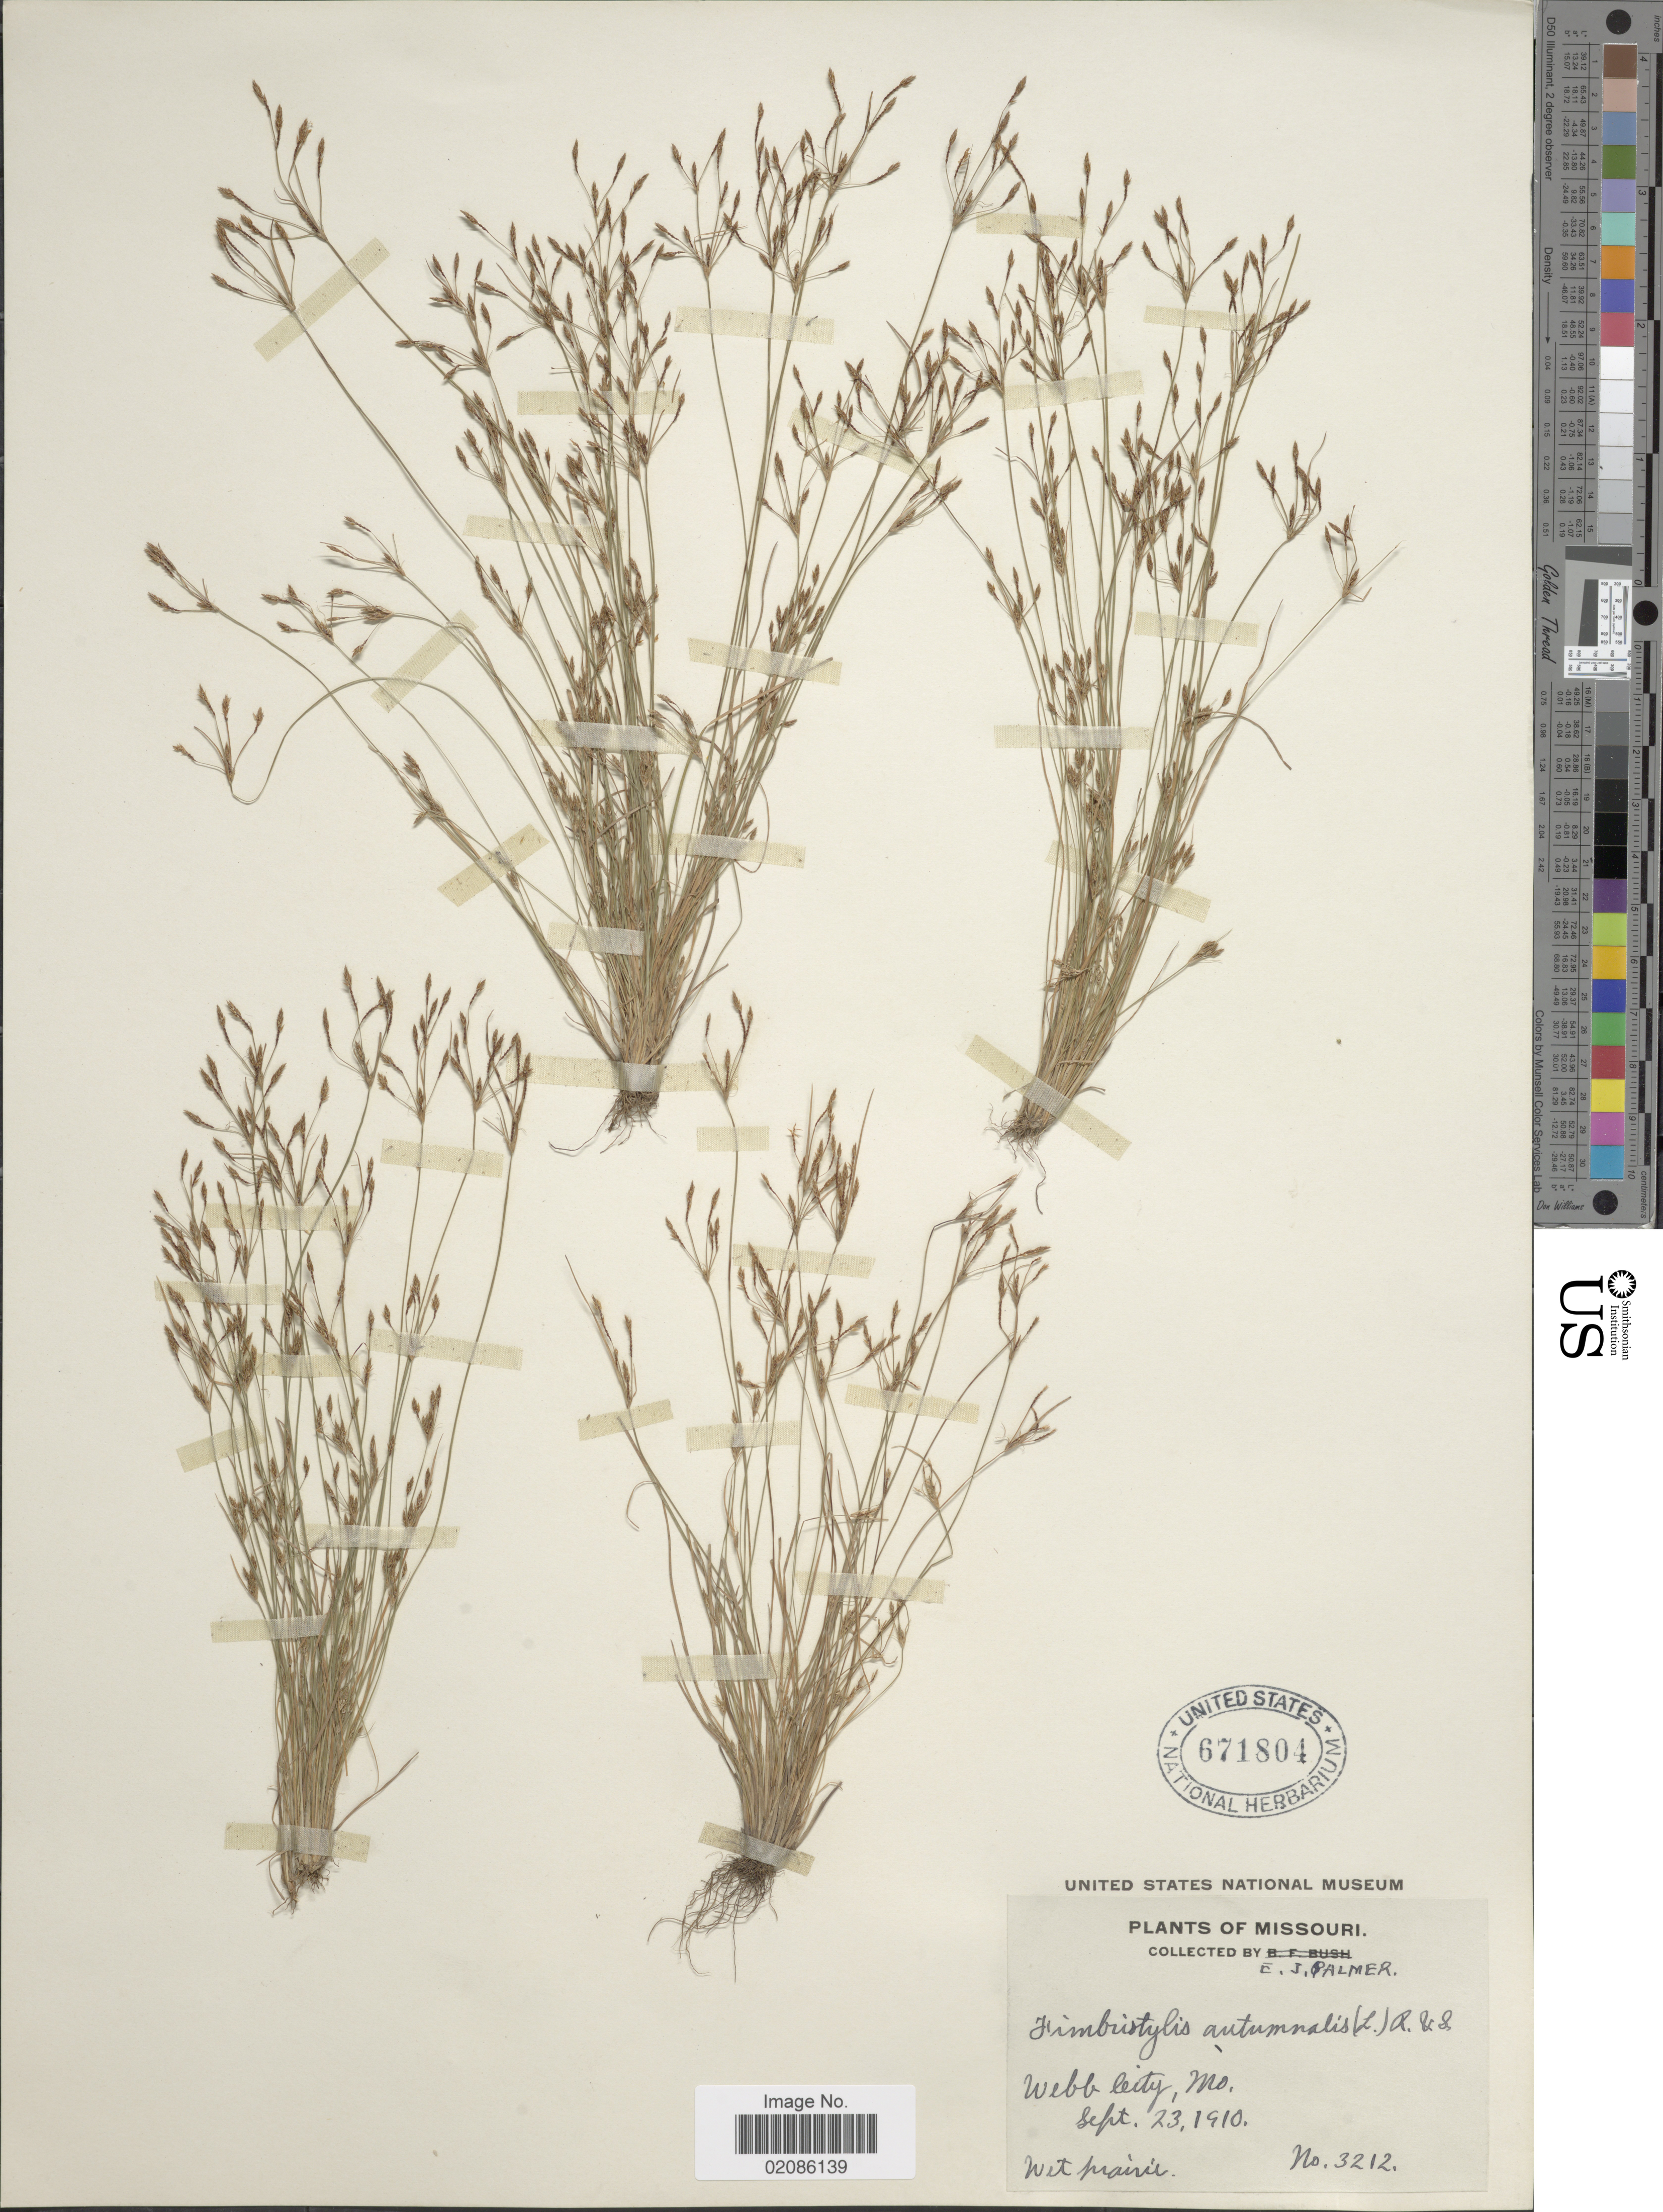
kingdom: Plantae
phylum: Tracheophyta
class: Liliopsida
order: Poales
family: Cyperaceae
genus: Fimbristylis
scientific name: Fimbristylis autumnalis (L.) Roem. & Schult.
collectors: E. J. Palmer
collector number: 3212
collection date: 1910-09-23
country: United States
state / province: Missouri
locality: Webb City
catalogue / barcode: US 671804